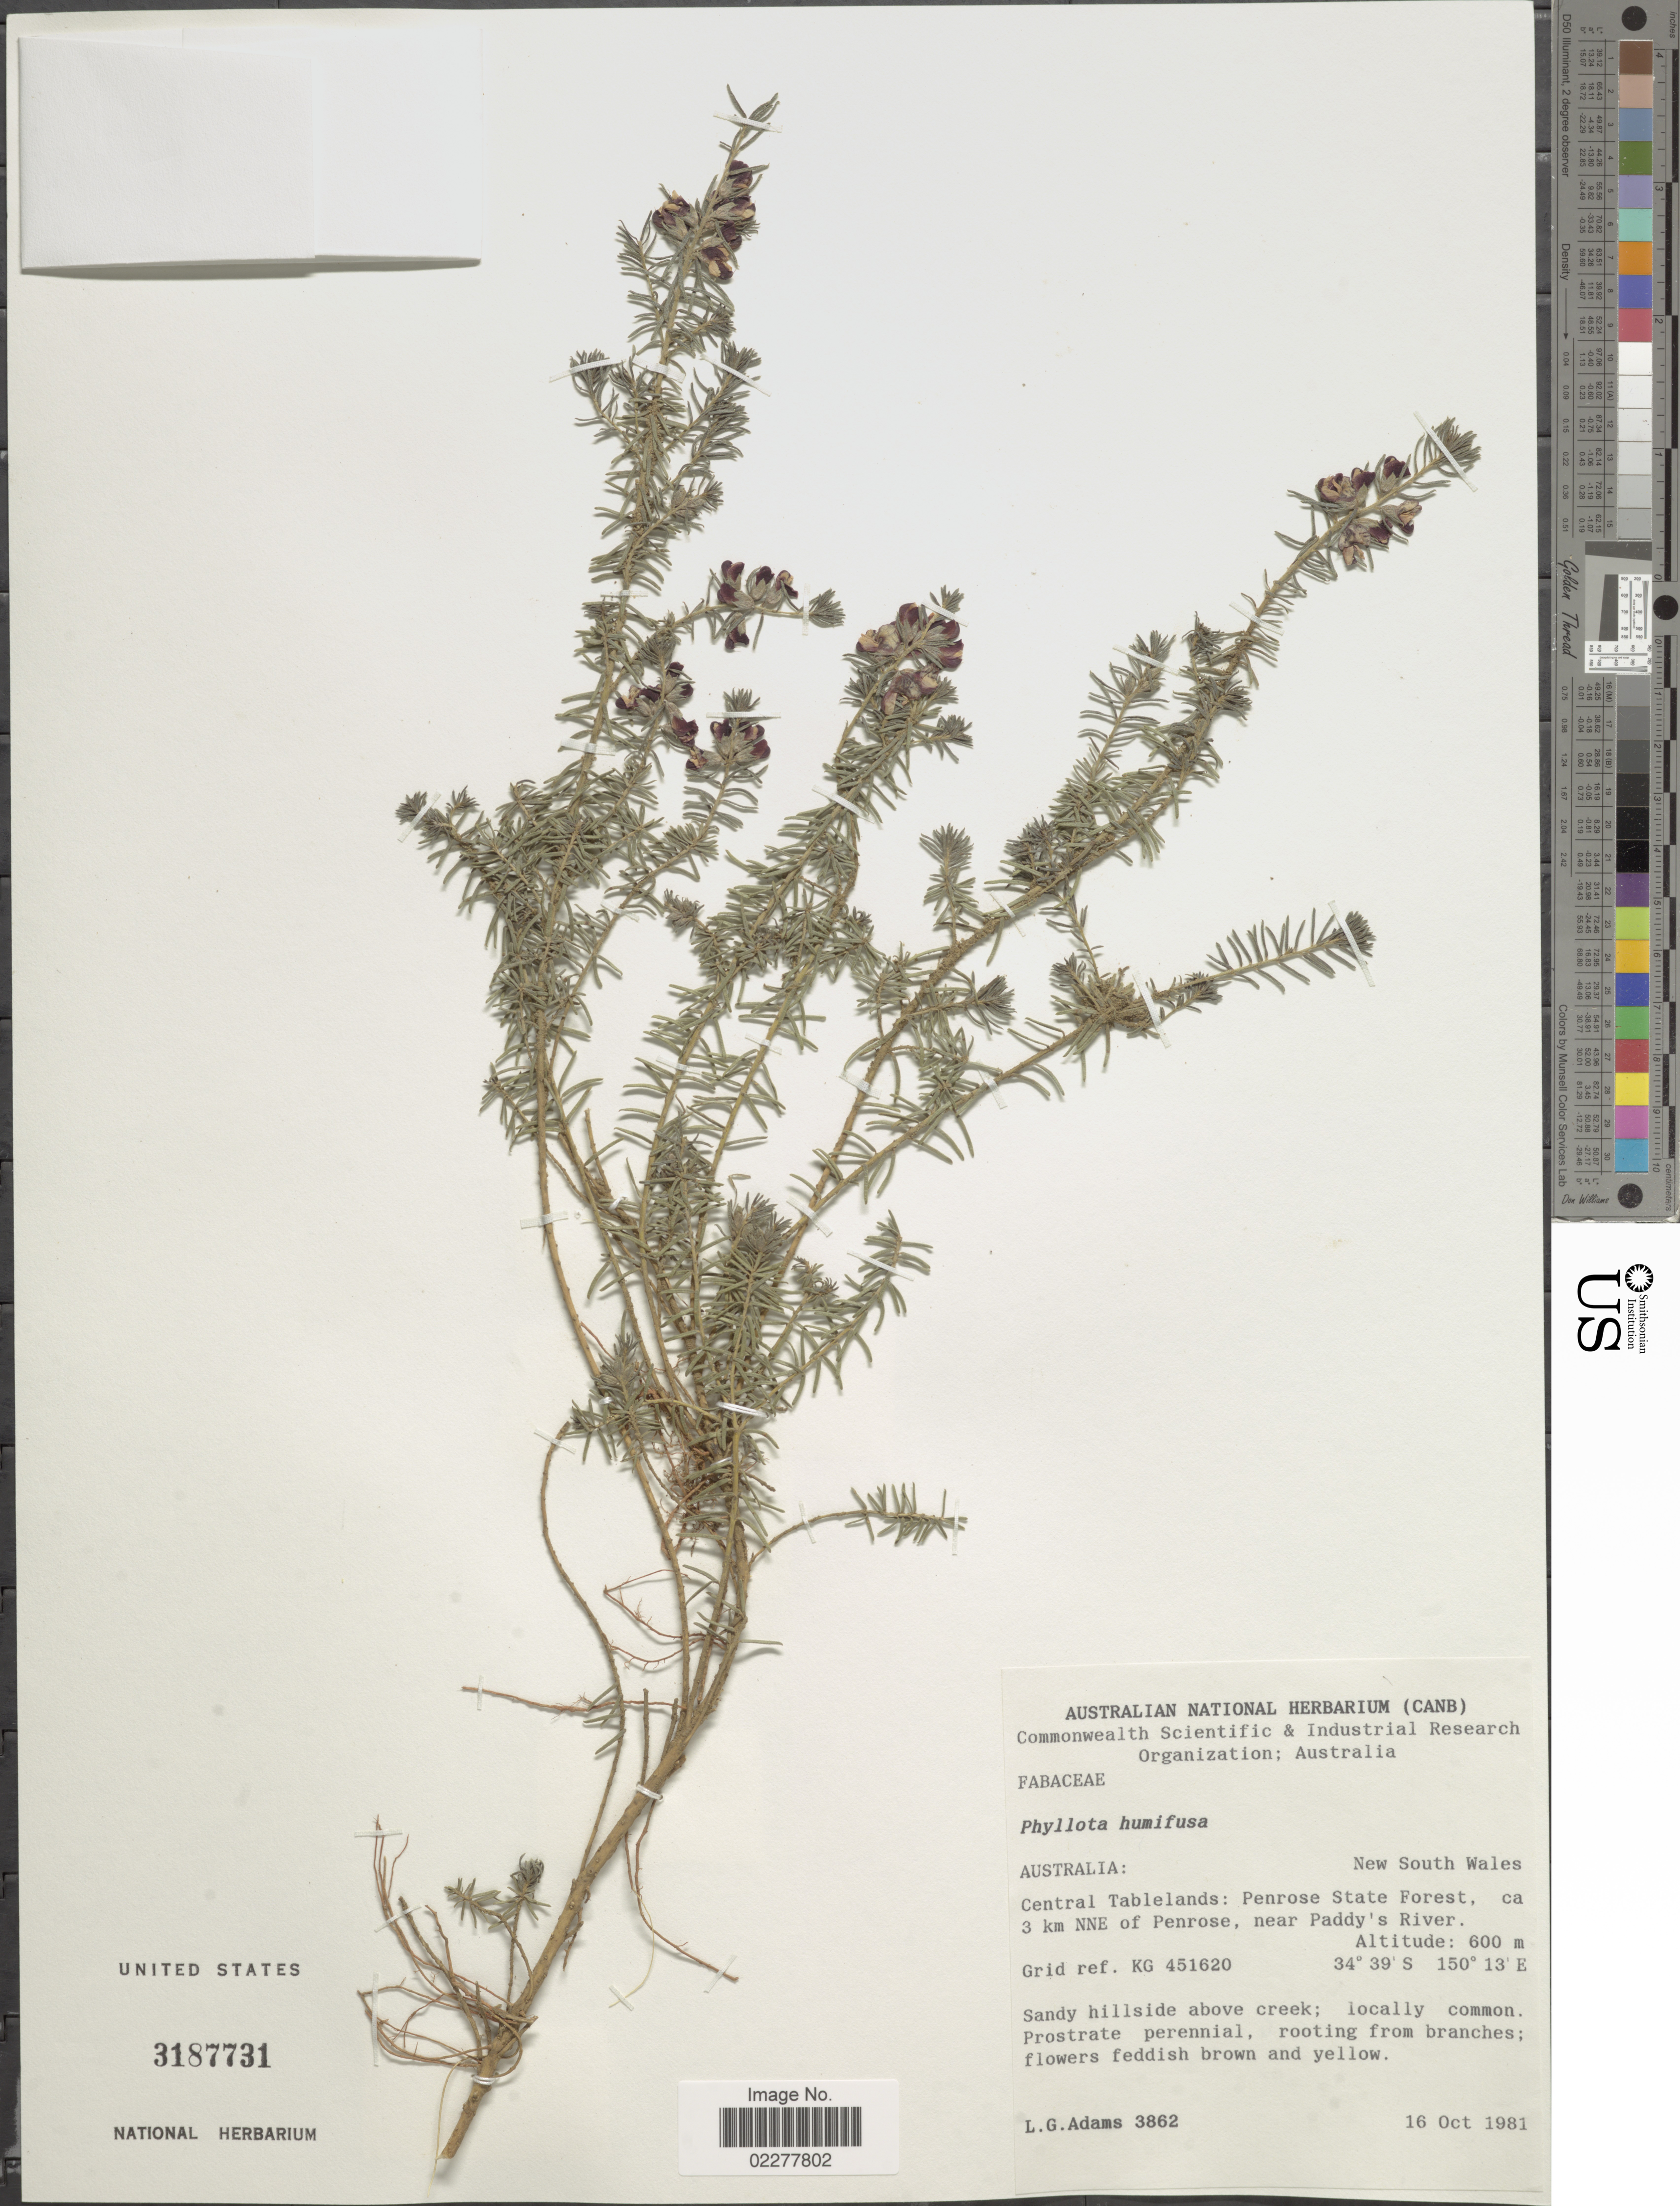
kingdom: Plantae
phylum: Tracheophyta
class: Magnoliopsida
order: Fabales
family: Fabaceae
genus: Phyllota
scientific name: Phyllota humifusa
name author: Benth.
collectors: L. G. Adams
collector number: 3862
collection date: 1981-10-16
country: Australia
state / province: New South Wales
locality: Central Tablelands; Penrose State Forest, ca 3 km NNE of Penrose, near Paddy's River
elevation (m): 600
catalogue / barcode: US 3187731